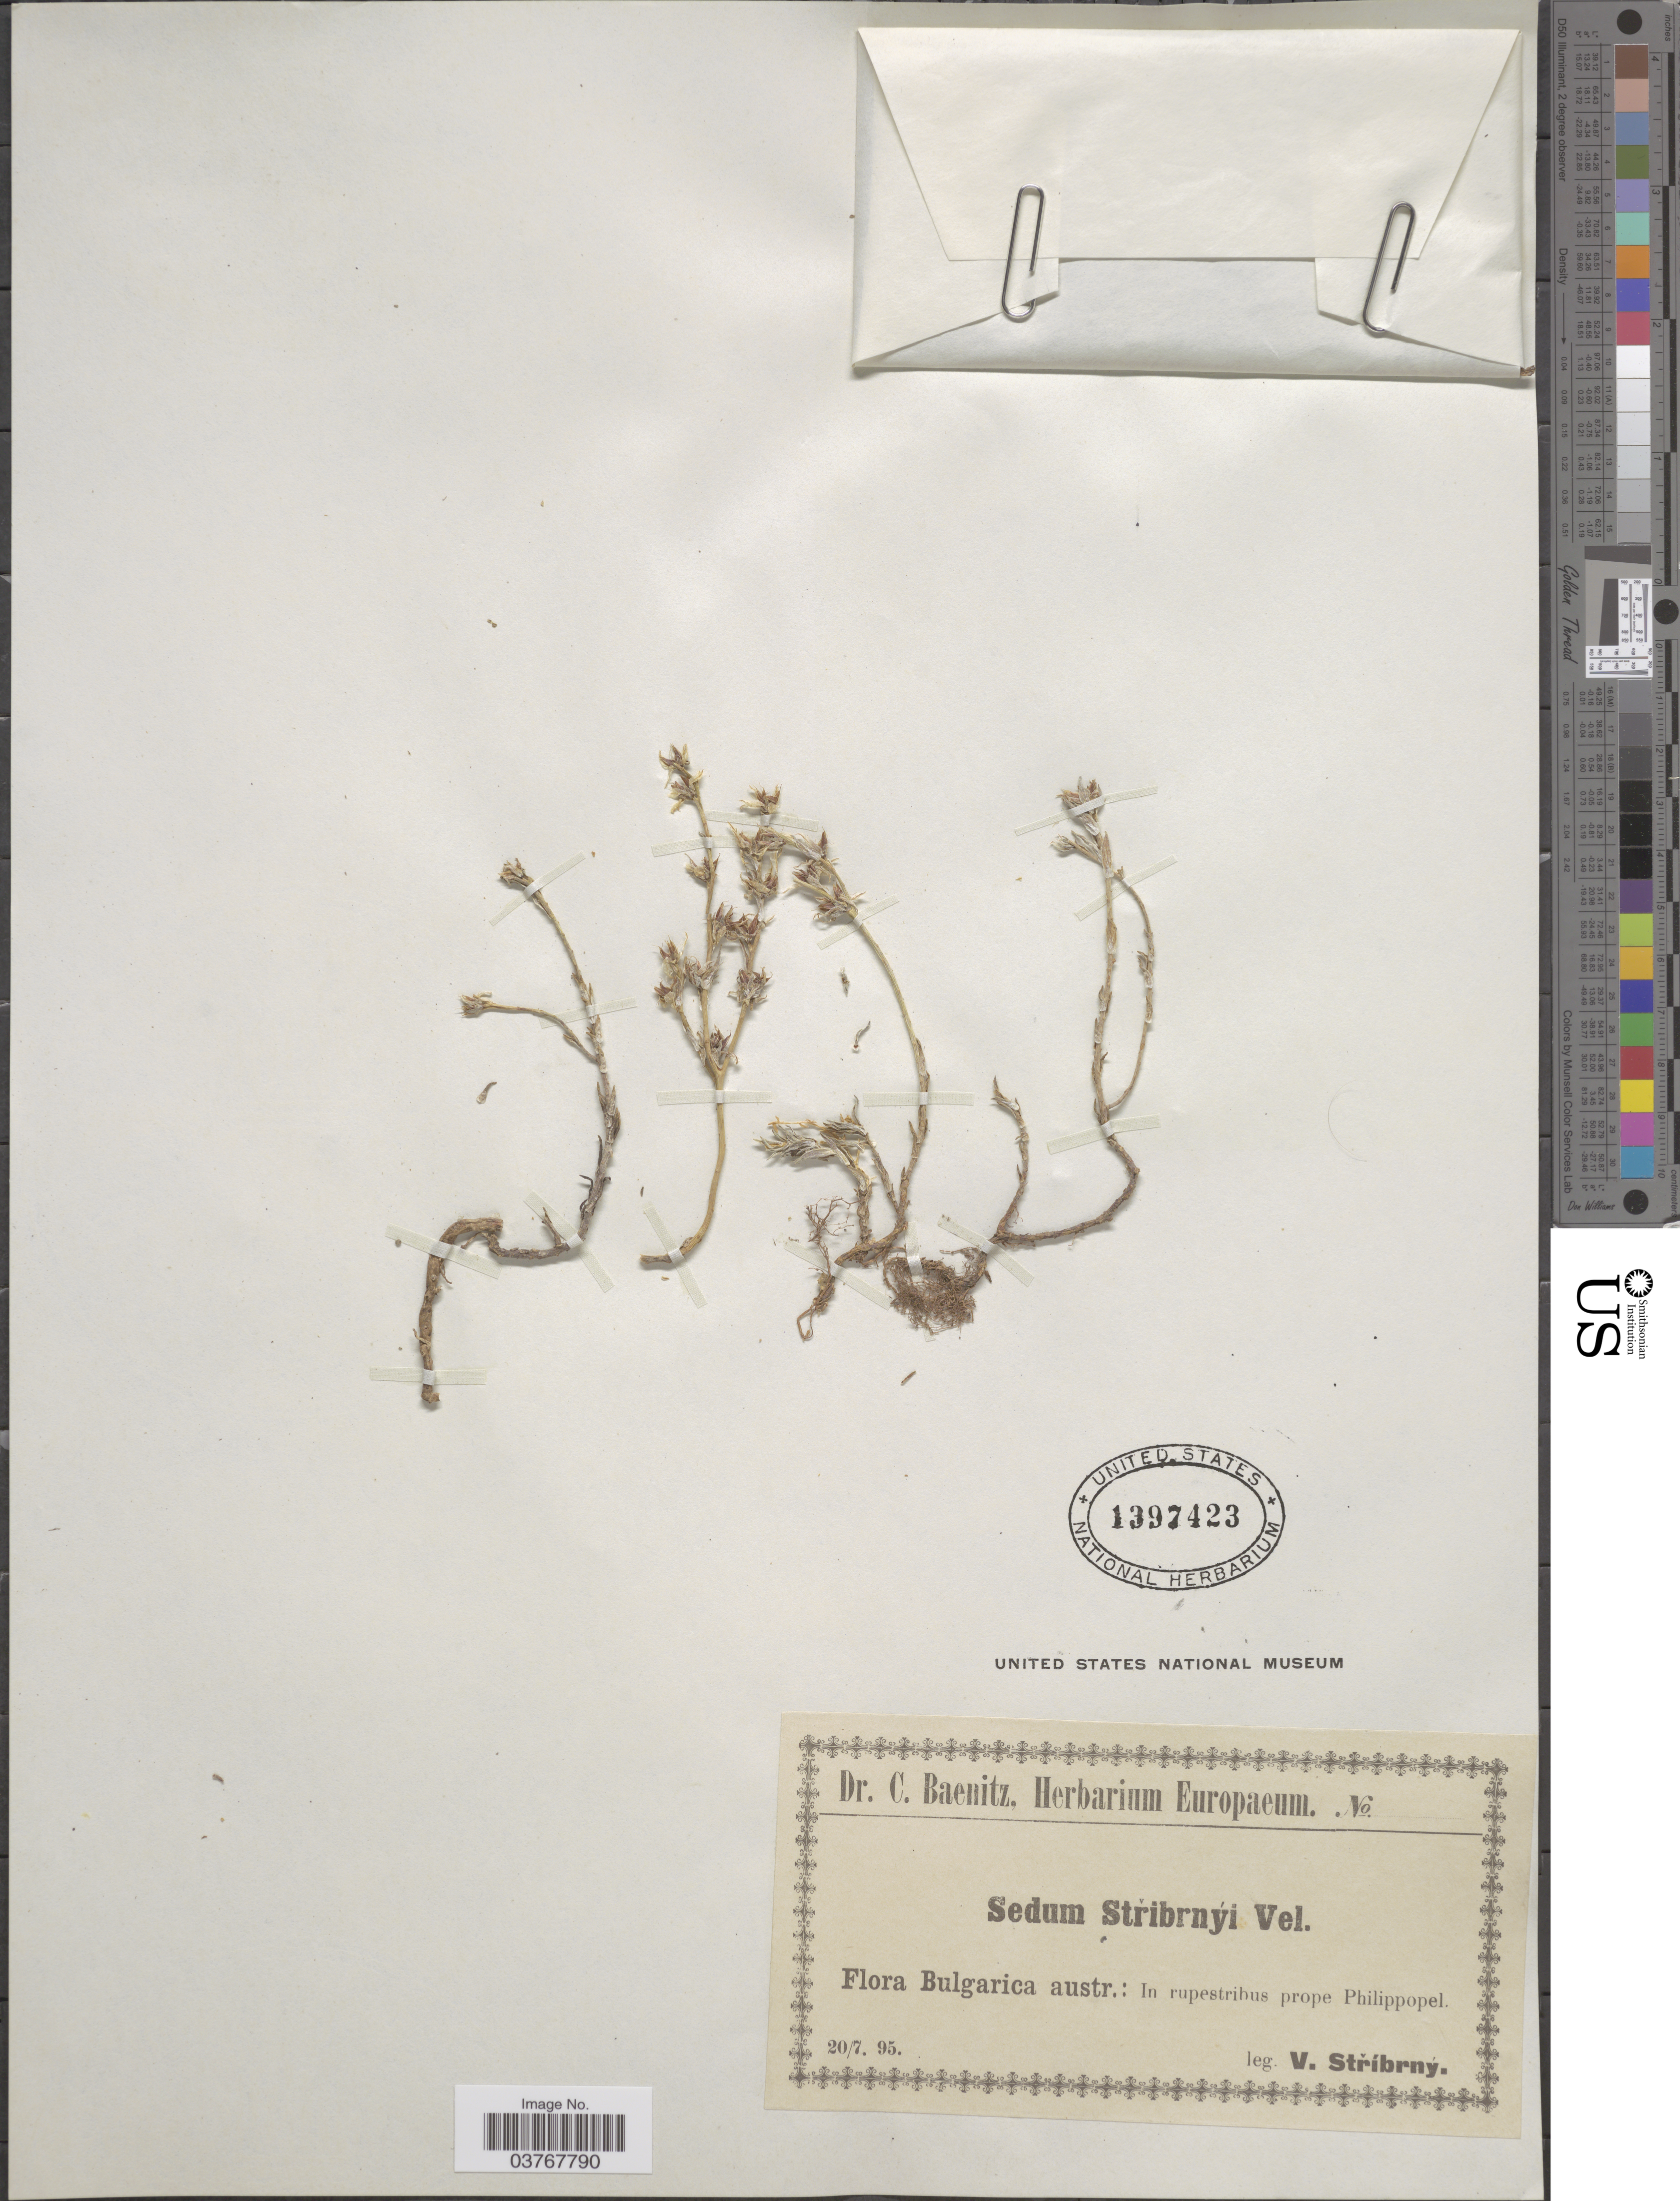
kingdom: Plantae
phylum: Tracheophyta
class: Magnoliopsida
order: Saxifragales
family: Crassulaceae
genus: Sedum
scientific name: Sedum sexangulare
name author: L.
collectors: V. Stribrny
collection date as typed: Transcribed d/m/y: 20/7/95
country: Bulgaria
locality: Bulgarica austr.: In rupestribus prope Philippopel.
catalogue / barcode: US 1397423